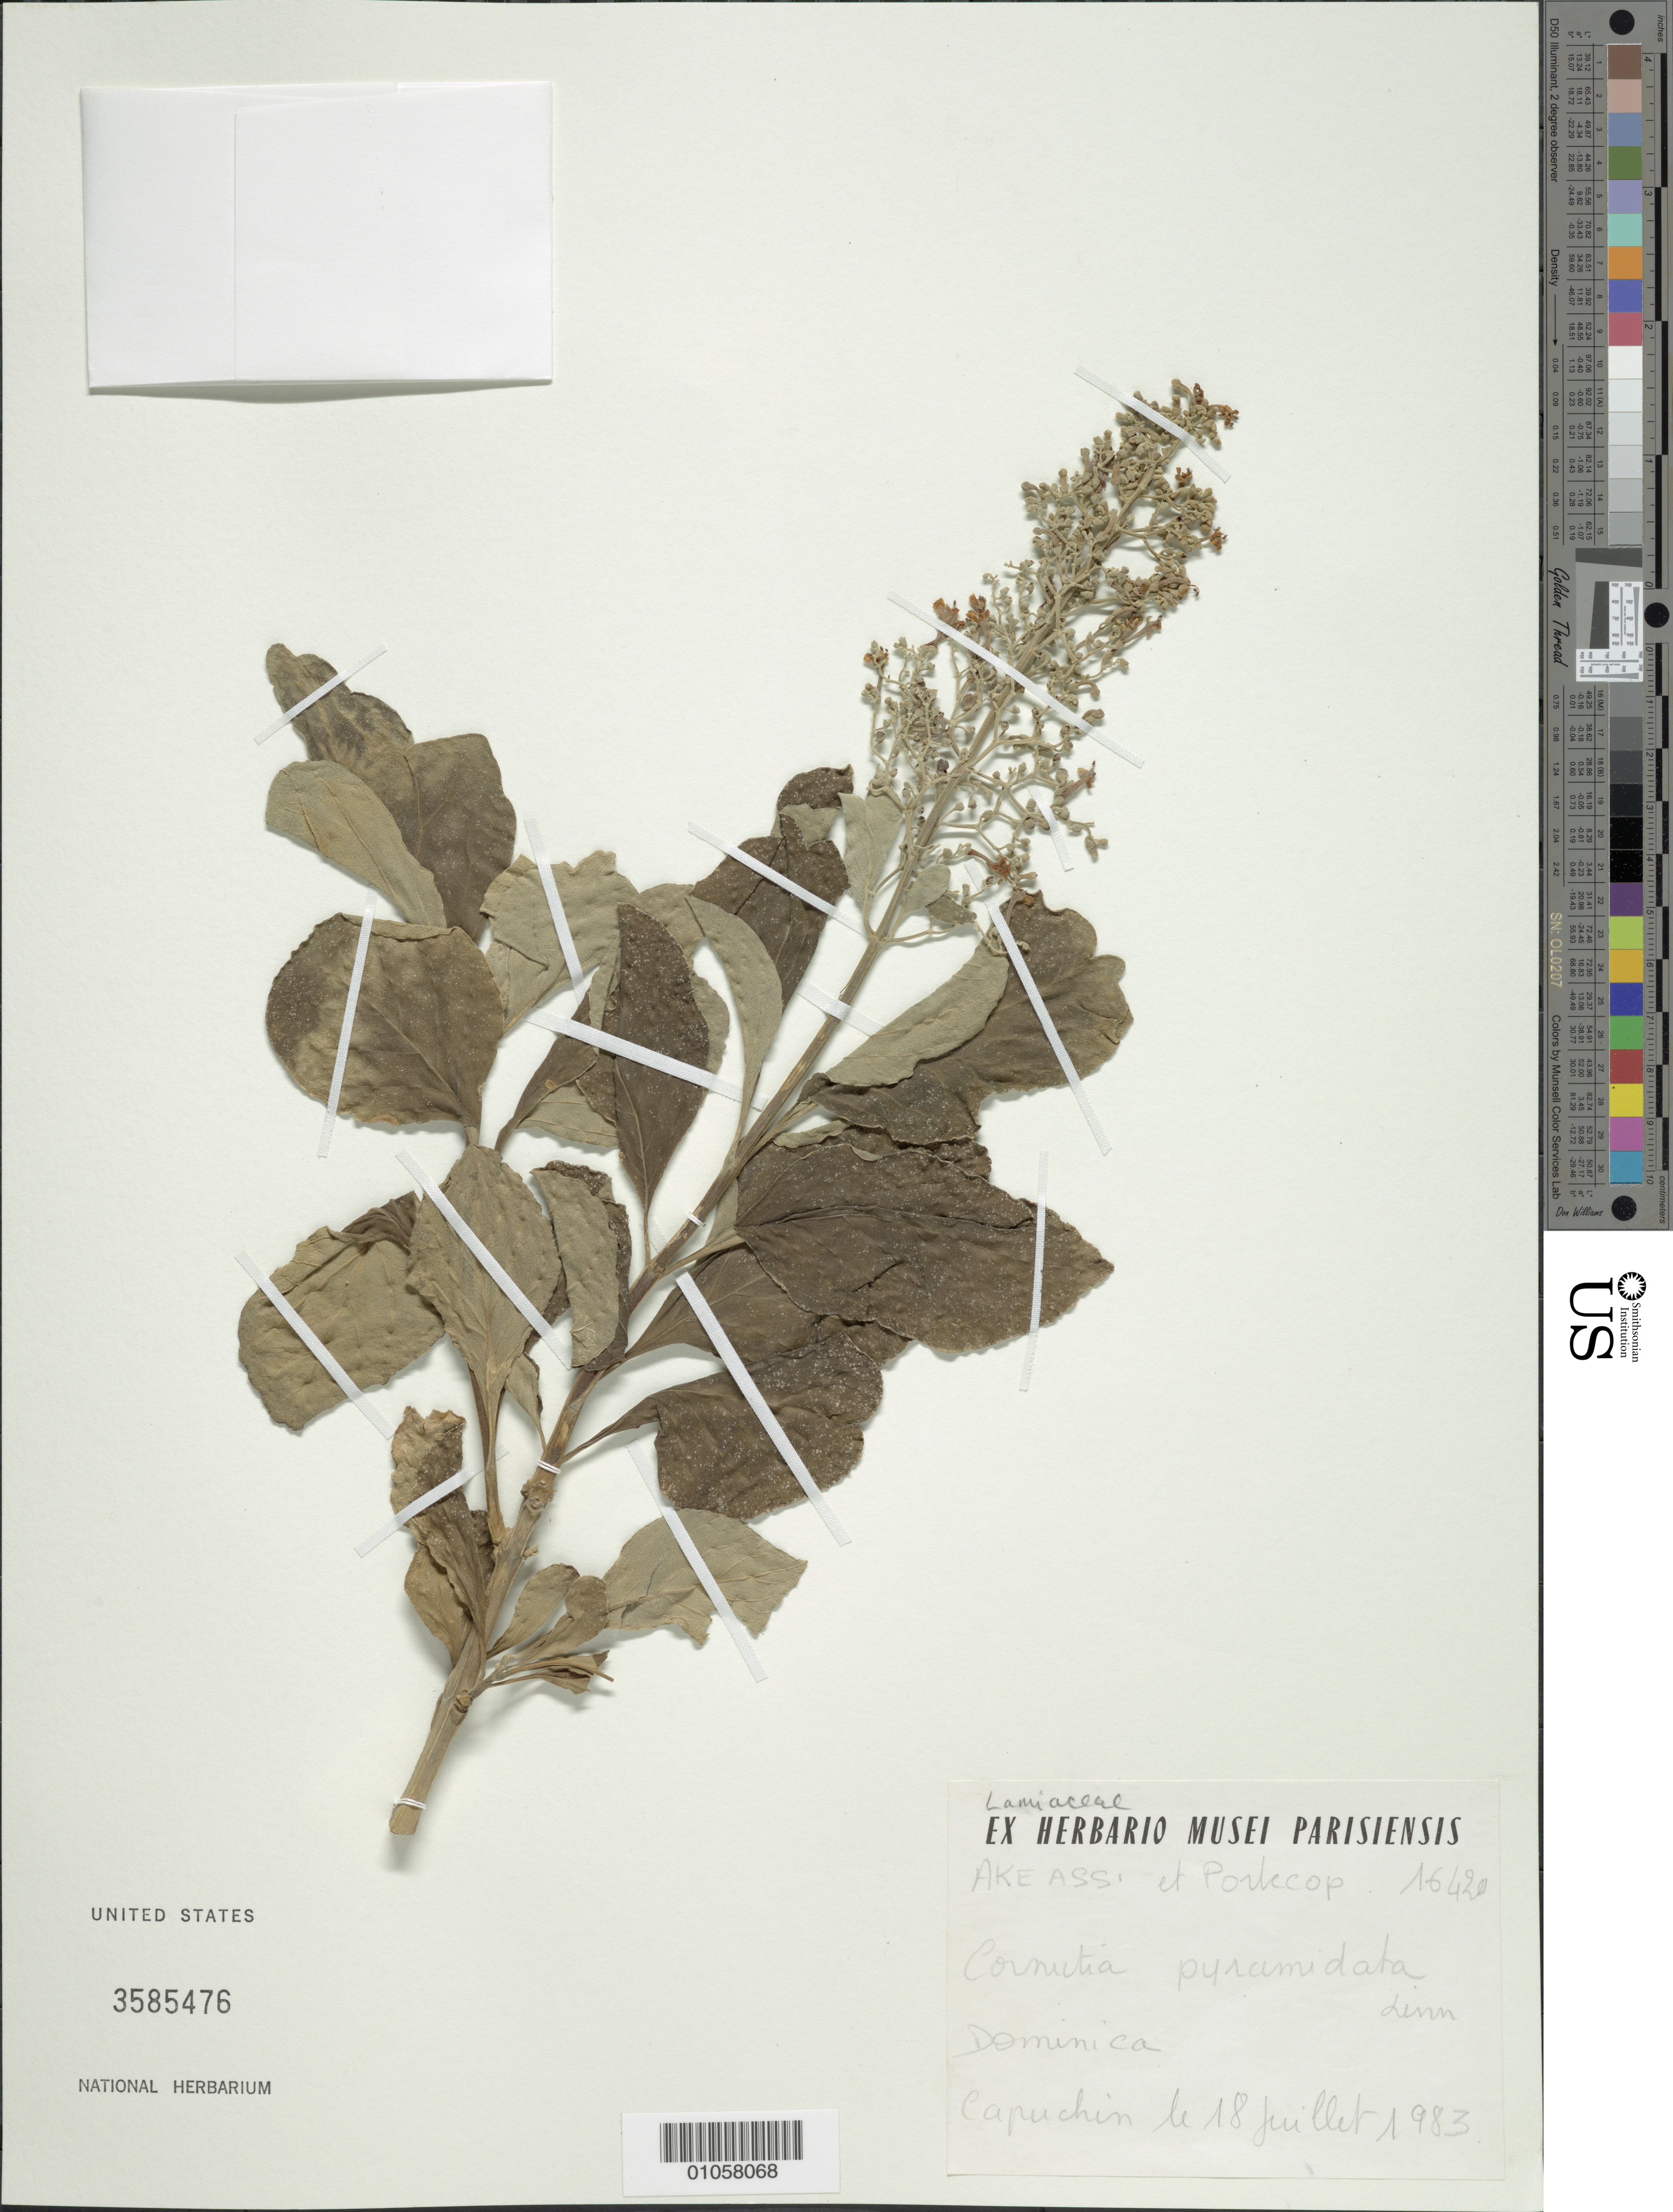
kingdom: Plantae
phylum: Tracheophyta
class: Magnoliopsida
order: Lamiales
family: Lamiaceae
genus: Cornutia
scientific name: Cornutia pyramidata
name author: L.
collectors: A. Ake & -. Portecop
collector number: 16420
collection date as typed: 18 Jul 1983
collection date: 1983-07-18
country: Dominica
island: Dominica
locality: Capuchin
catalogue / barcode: US 3585476